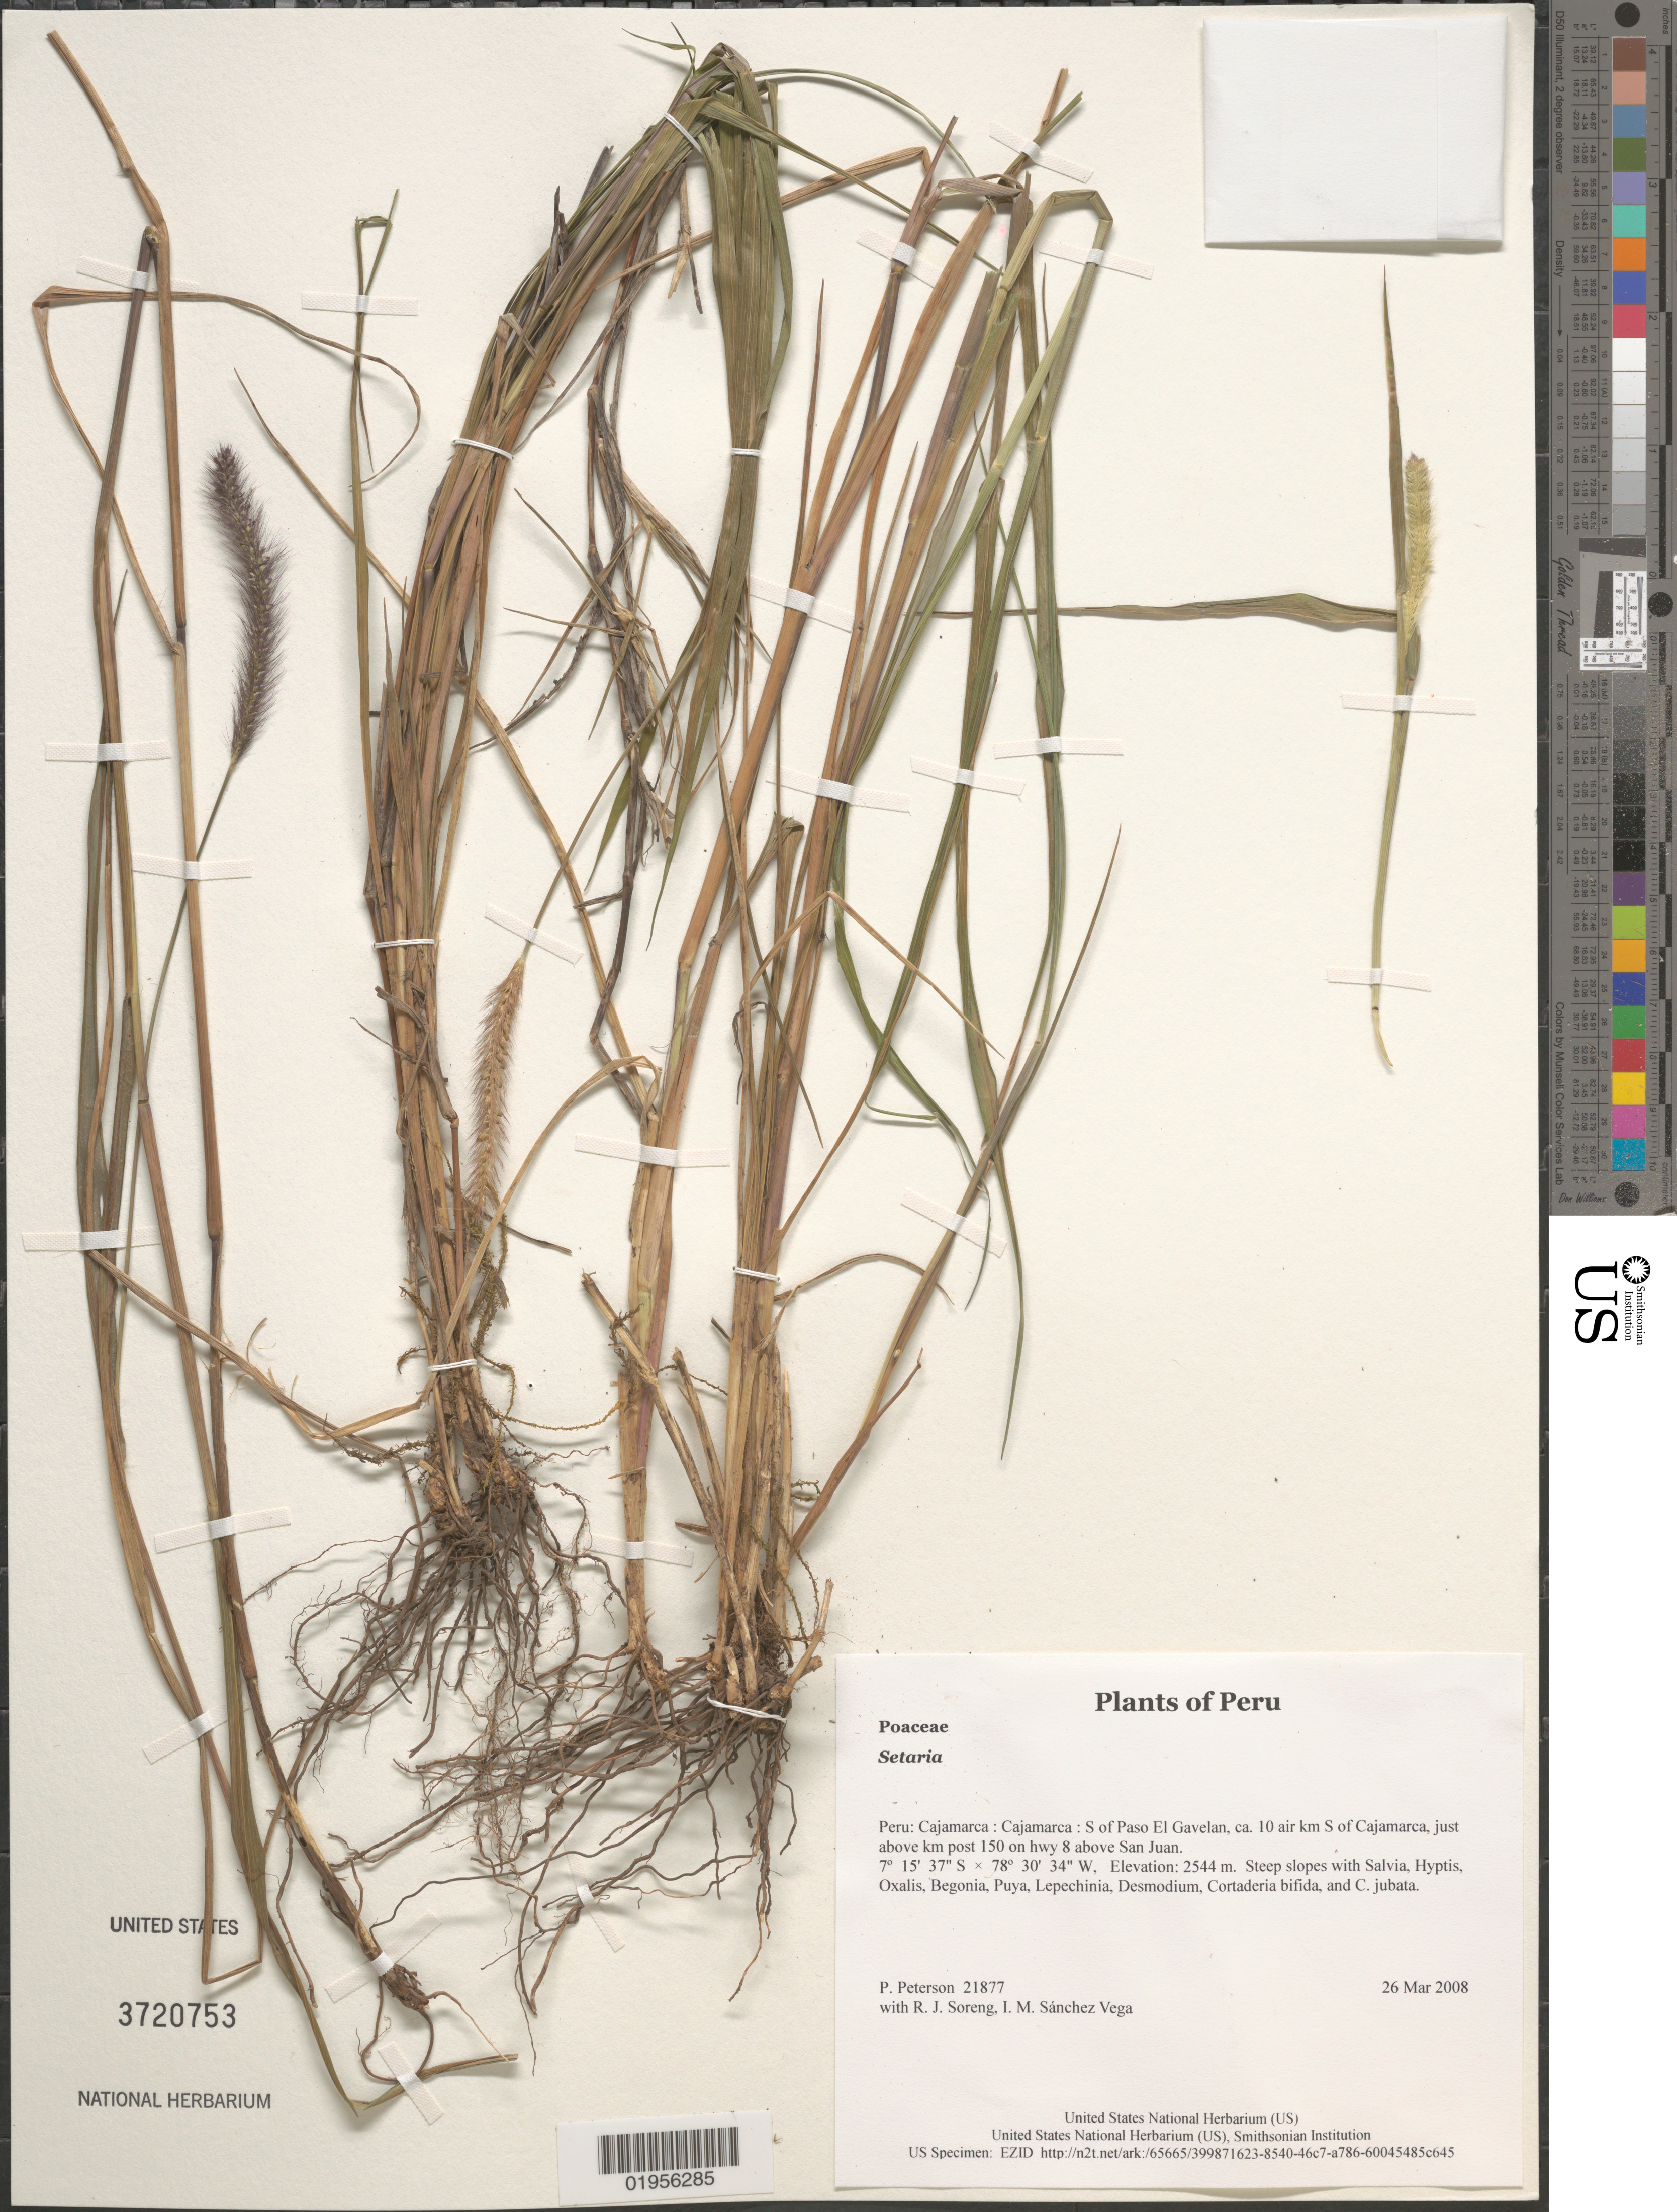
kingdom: Plantae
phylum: Tracheophyta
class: Liliopsida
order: Poales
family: Poaceae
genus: Setaria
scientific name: Setaria sp.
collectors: P. M. Peterson, R. J. Soreng & I. M. Sánchez Vega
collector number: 21877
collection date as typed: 26 Mar 2008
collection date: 2008-03-26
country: Peru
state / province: Cajamarca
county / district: Cajamarca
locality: S of Paso El Gavelan, ca. 10 air km S of Cajamarca, just above km post 150 on hwy 8 above San Juan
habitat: Steep slopes with Salvia, Hyptis, Oxalis, Begonia, Puya, Lepechinia, Desmodium, Cortaderia bifida, and C. jubata.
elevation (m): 2544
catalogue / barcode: US 3720753